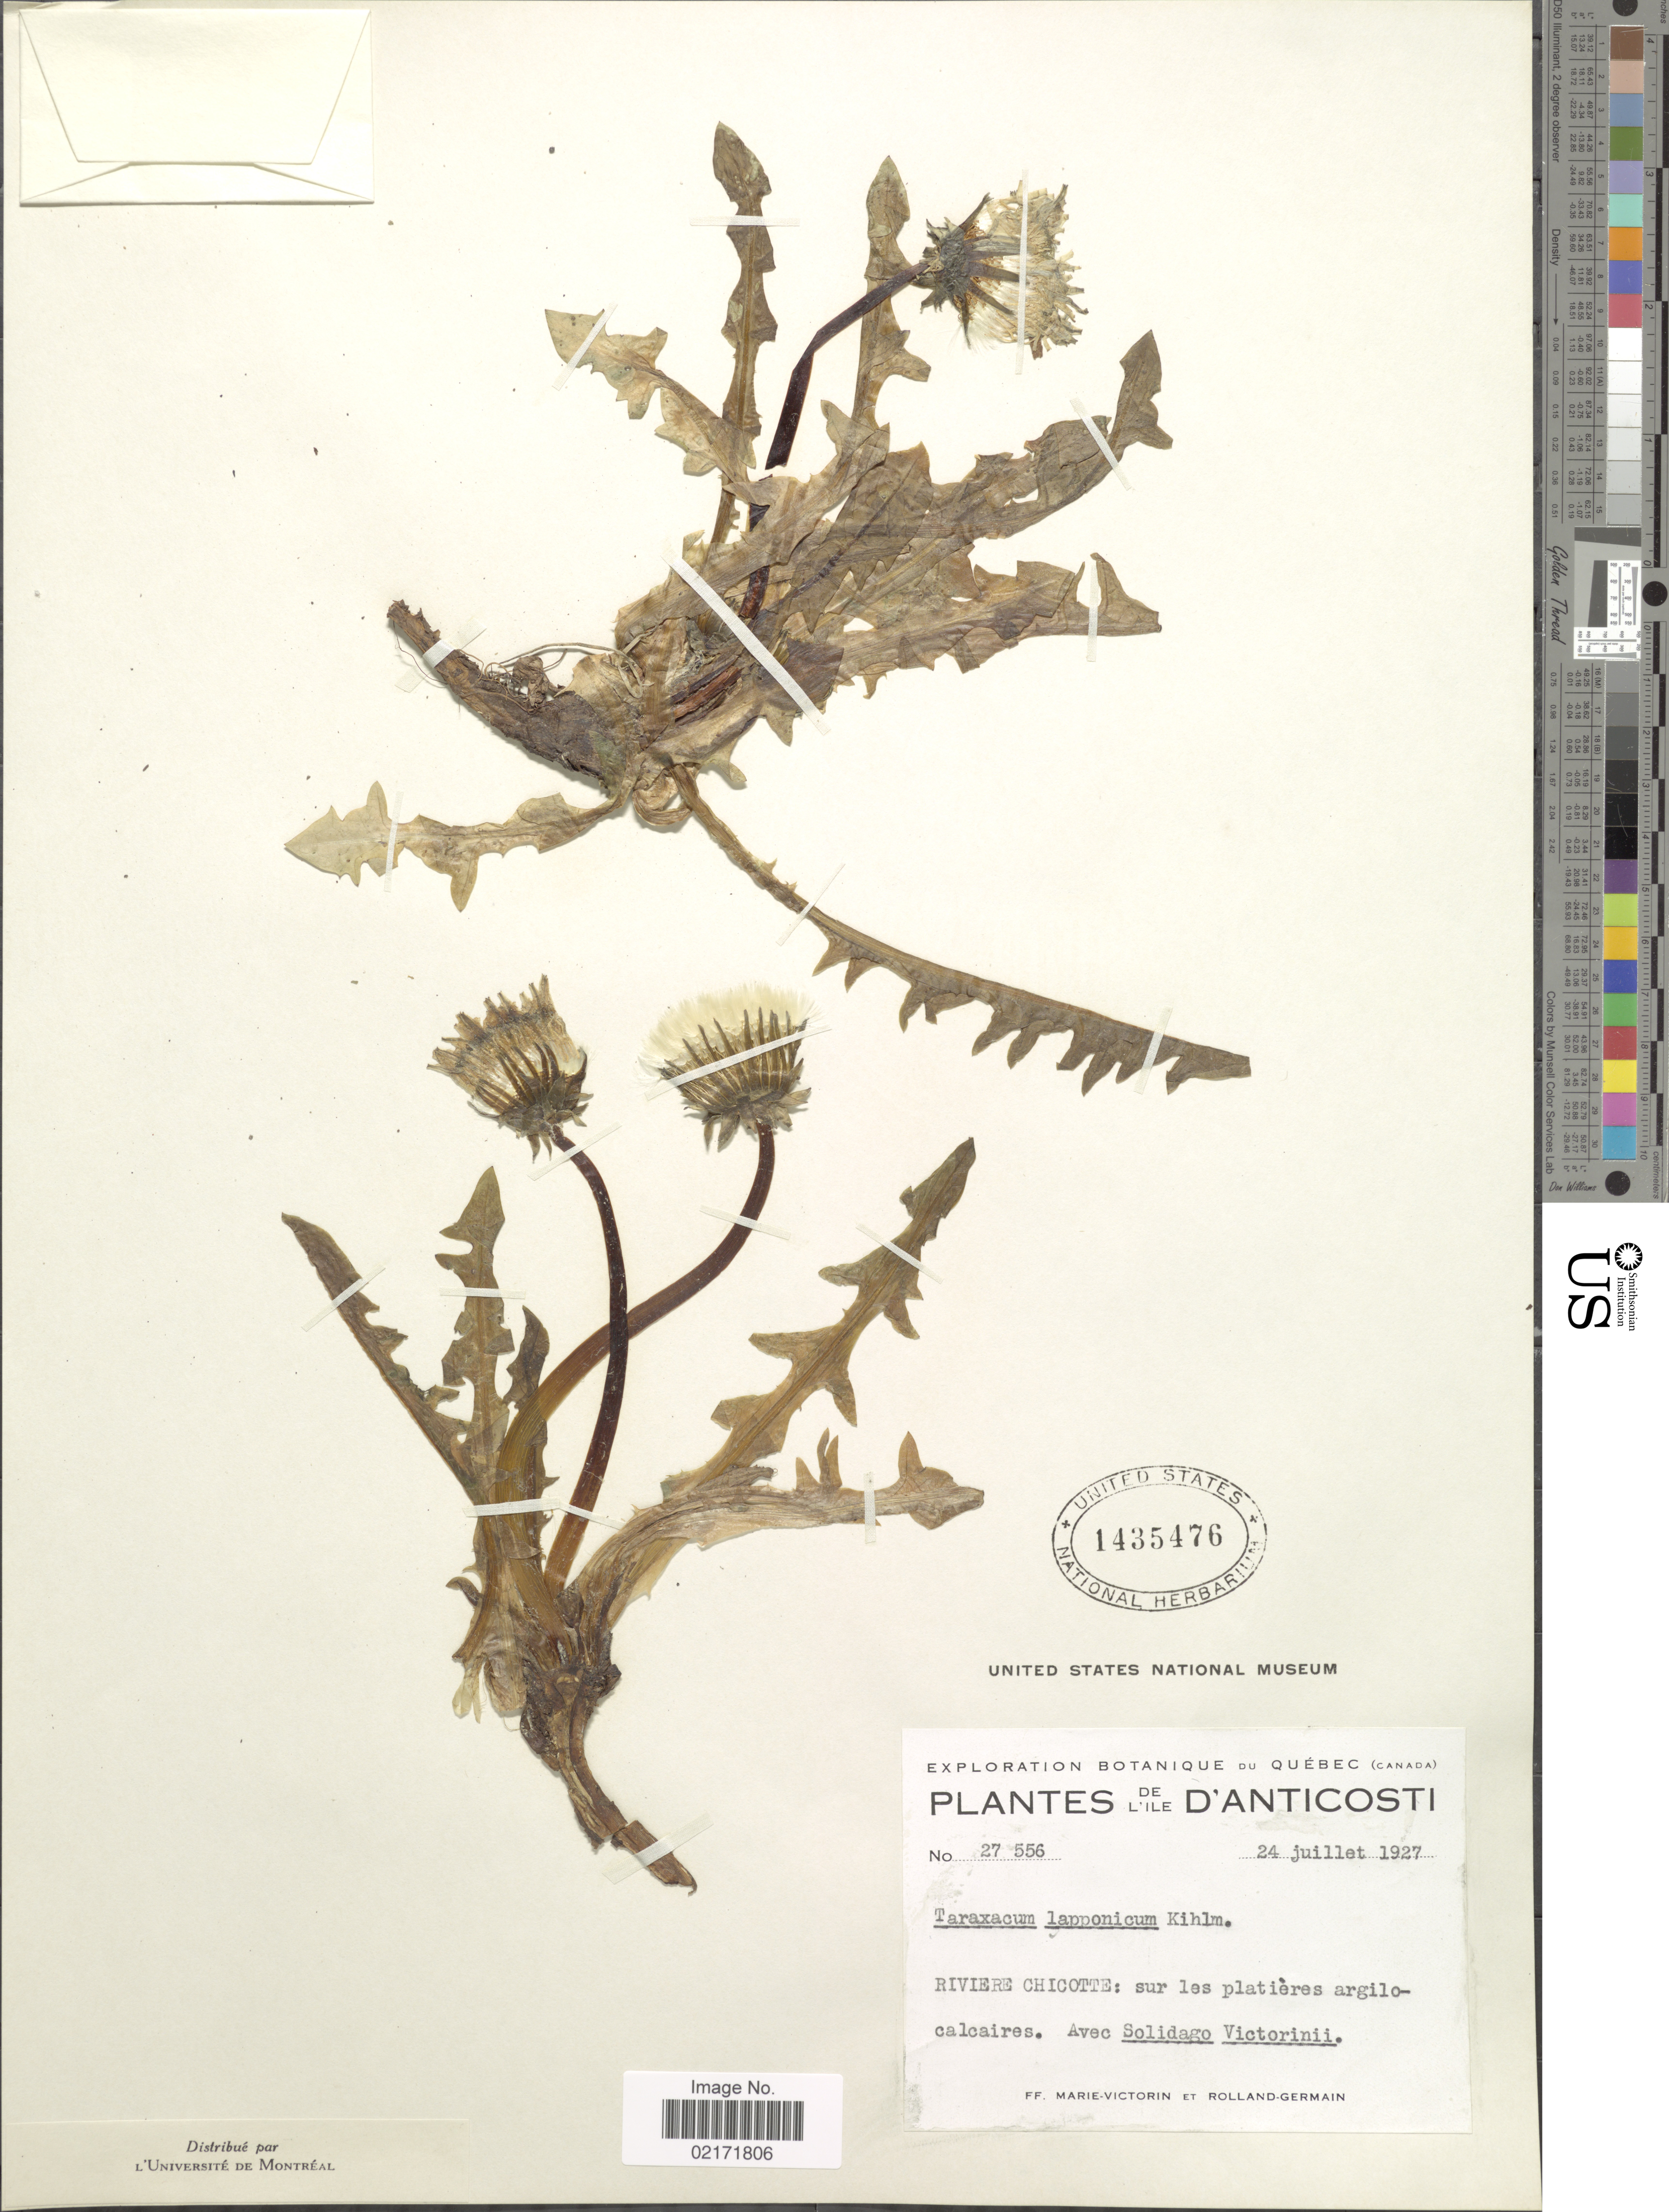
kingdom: Plantae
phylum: Tracheophyta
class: Magnoliopsida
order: Asterales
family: Asteraceae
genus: Taraxacum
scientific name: Taraxacum croceum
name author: Dahlst.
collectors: F. Marie-Victorin & Rolland-Germain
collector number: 27556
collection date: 1927-07-24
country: Canada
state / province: Quebec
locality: De l'Ile D'Anticosti, Riviere Chicotte: sur les platieres argilo-calcaires.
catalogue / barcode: US 1435476